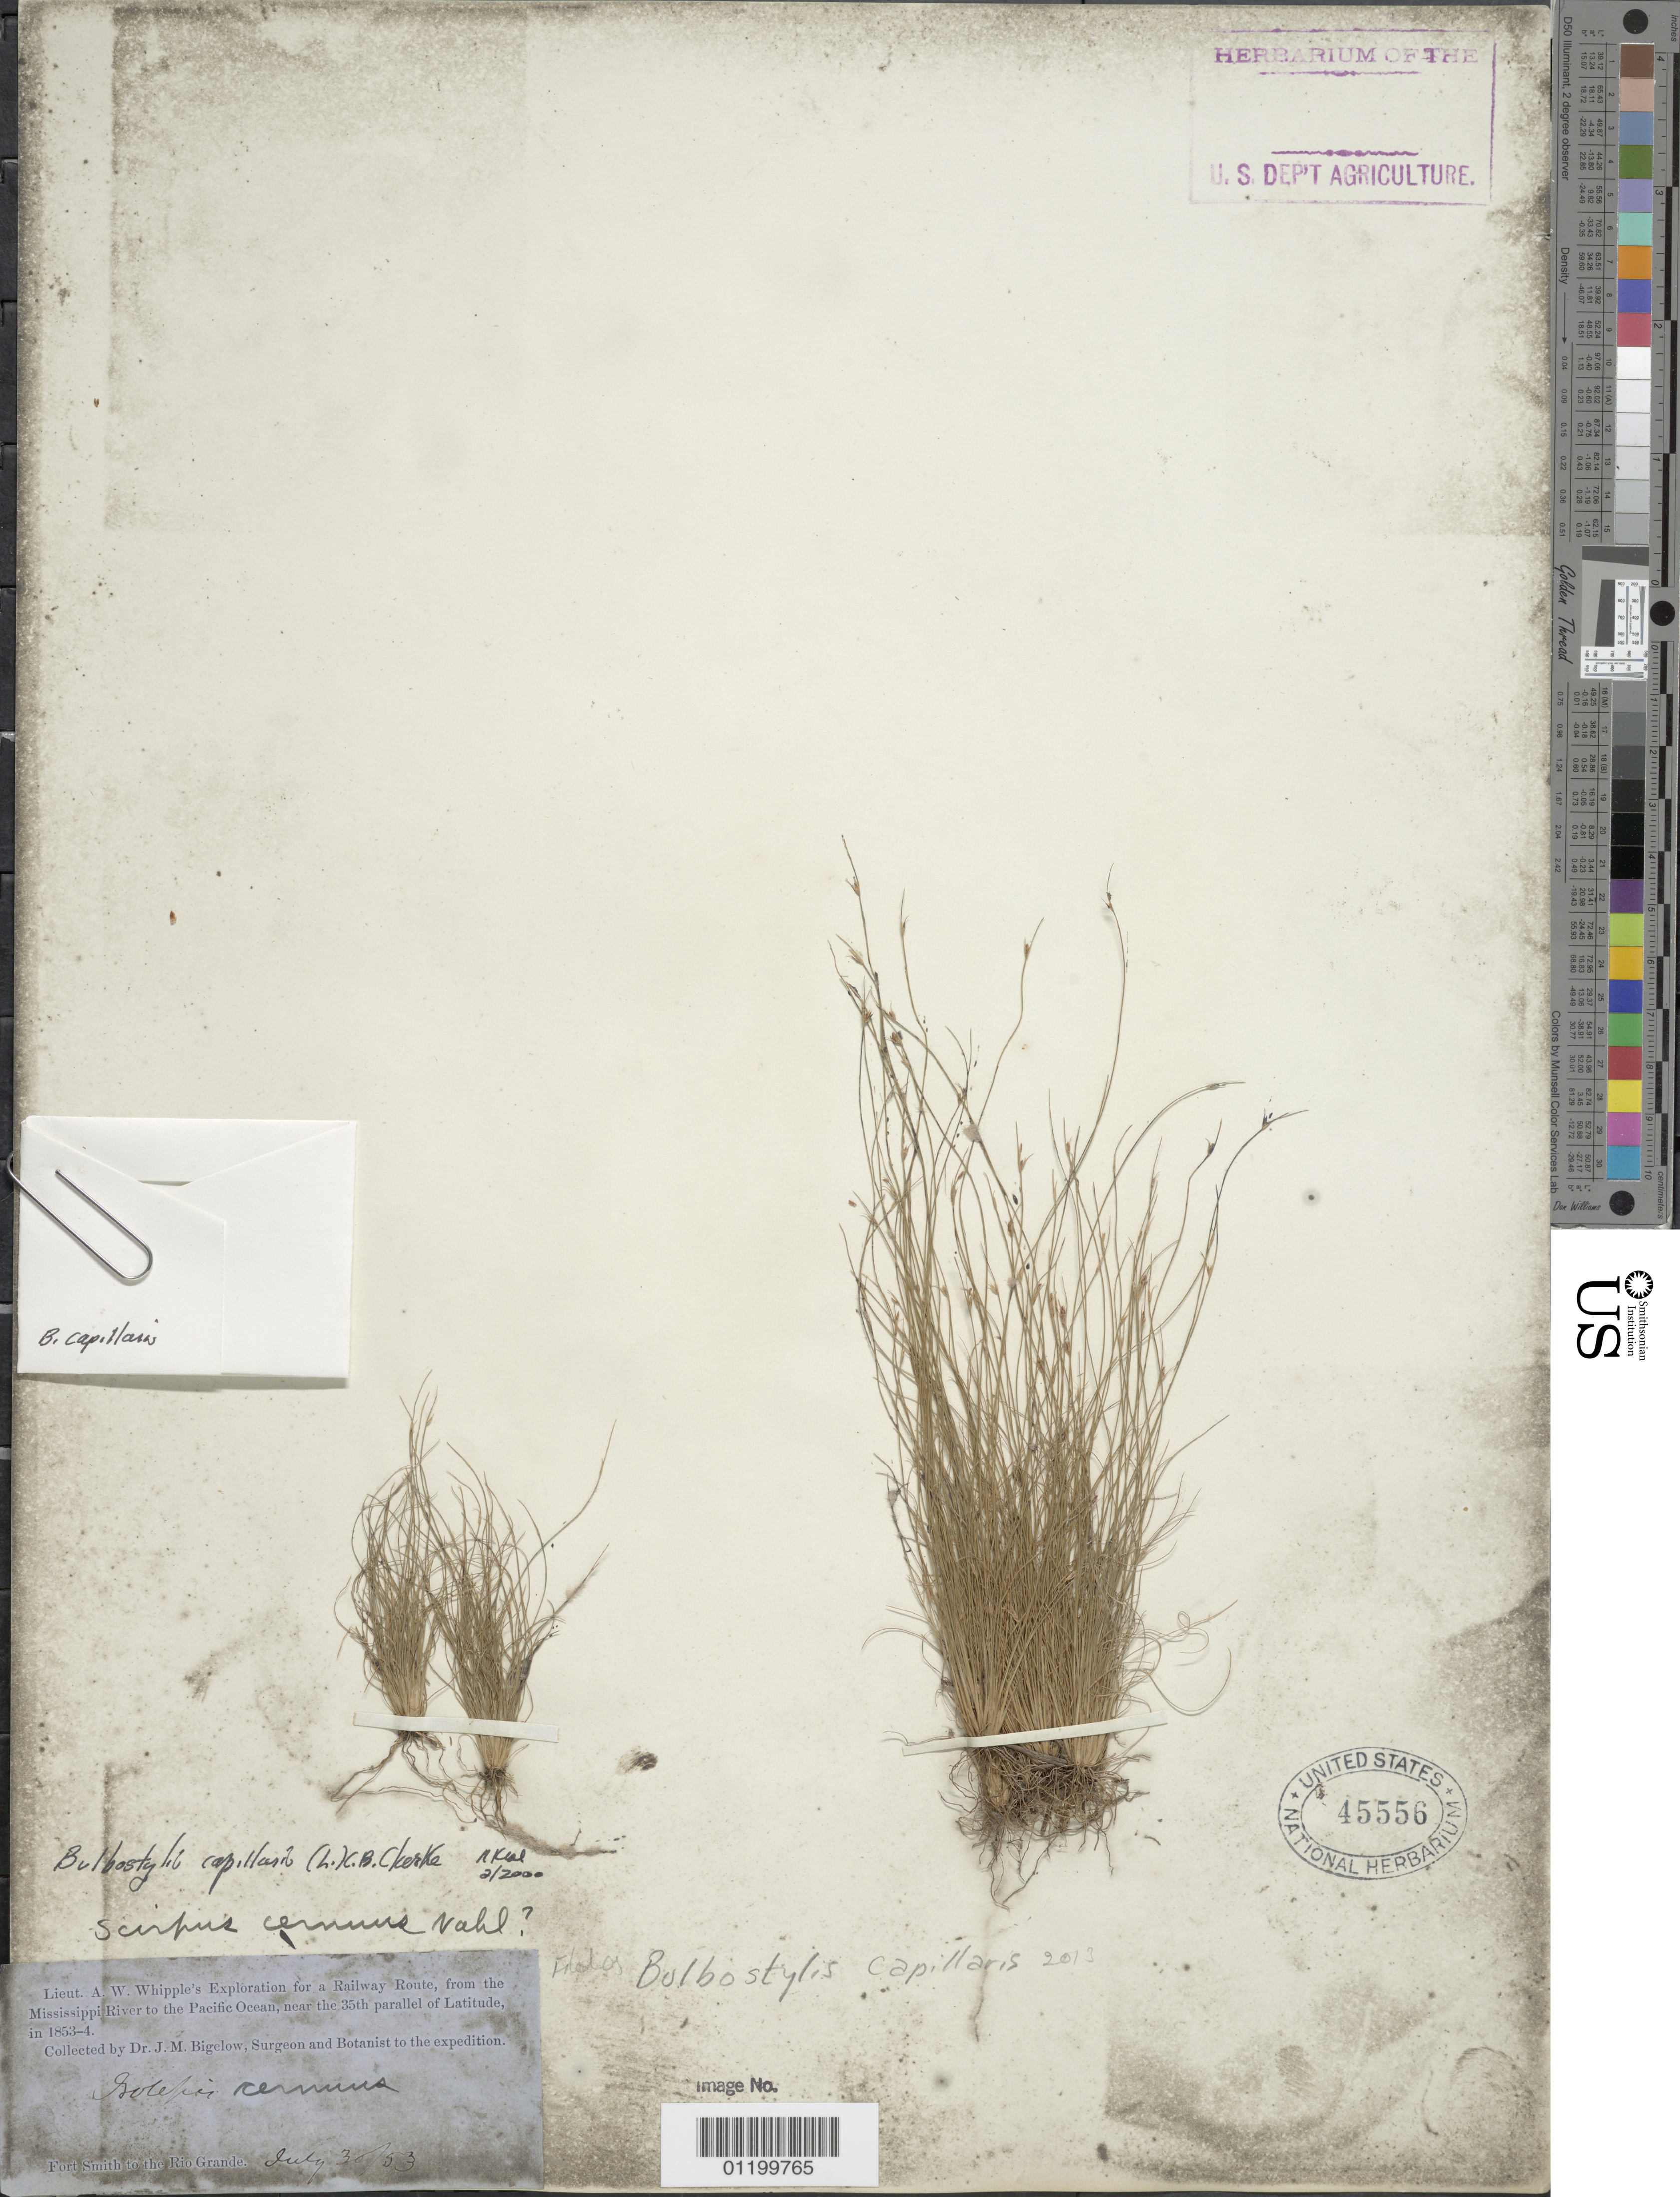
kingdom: Plantae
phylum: Tracheophyta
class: Liliopsida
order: Poales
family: Cyperaceae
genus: Bulbostylis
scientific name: Bulbostylis capillaris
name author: (L.) Kunth ex C.B. Clarke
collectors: J. M. Bigelow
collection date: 1853-07-30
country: United States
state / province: Oklahoma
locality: Fort Smith to the Rio Grande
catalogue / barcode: US 45556